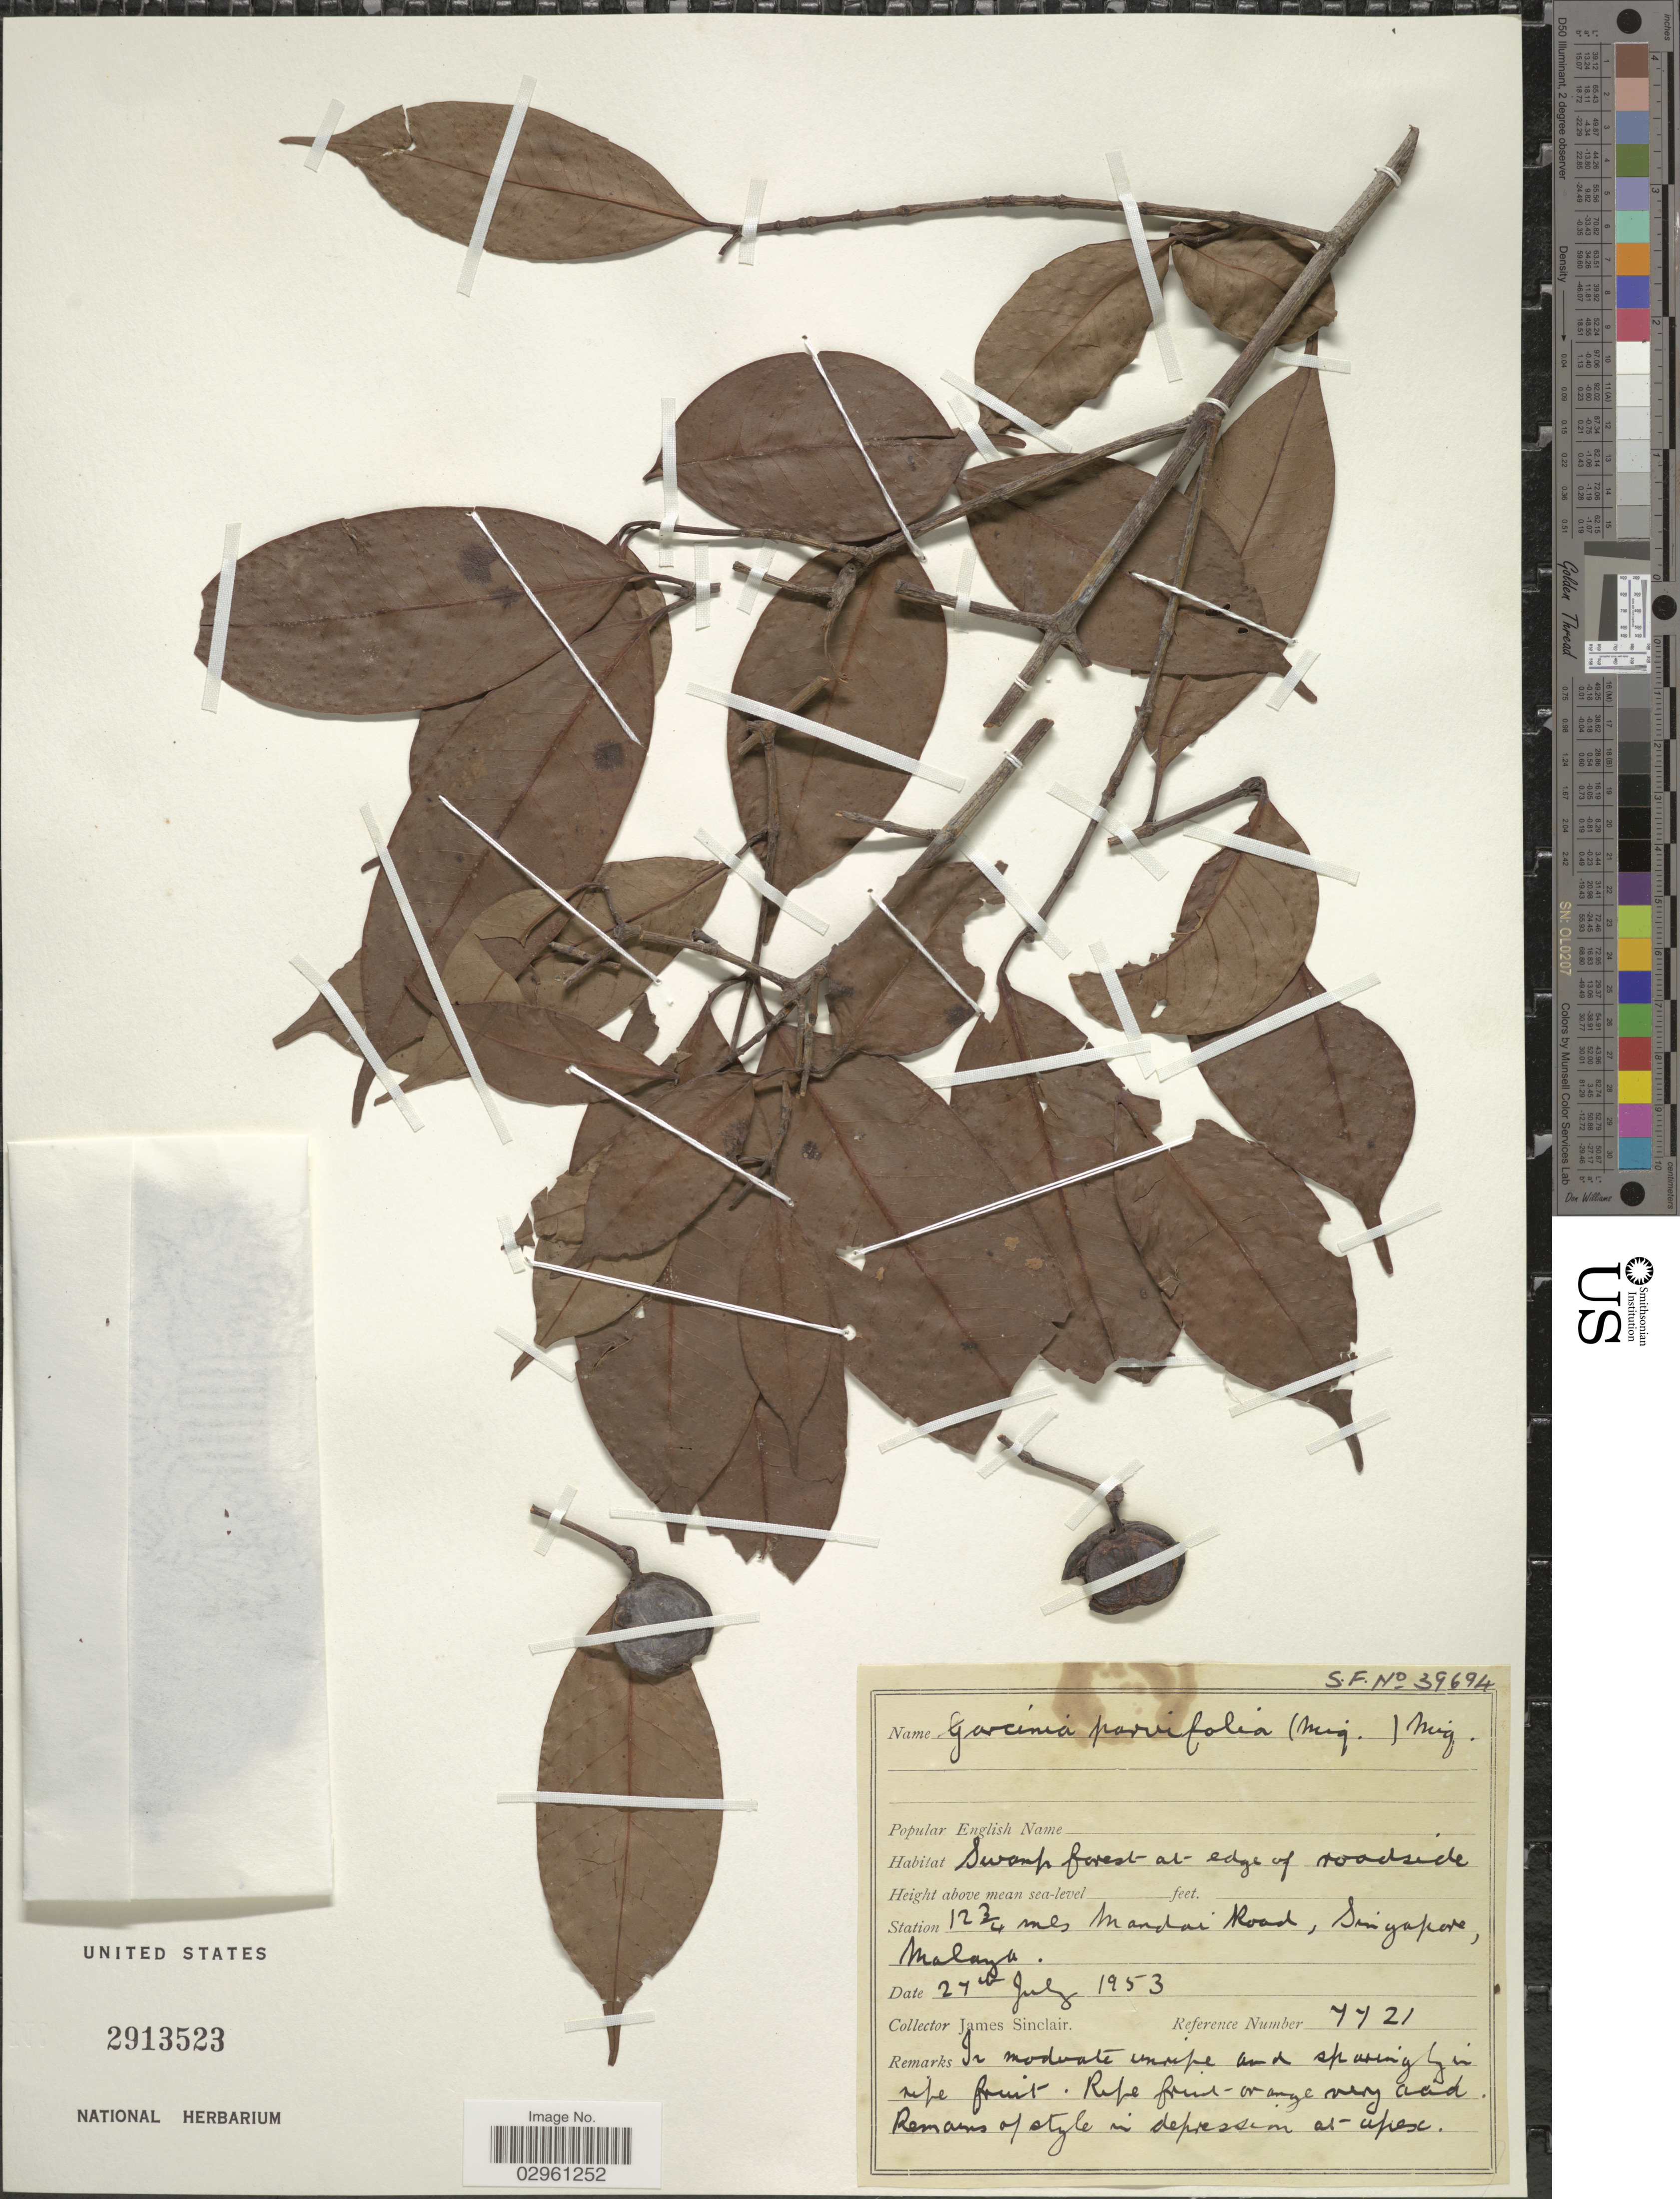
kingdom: Plantae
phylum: Tracheophyta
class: Magnoliopsida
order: Malpighiales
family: Clusiaceae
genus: Garcinia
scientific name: Garcinia parvifolia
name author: (Miq.) Miq.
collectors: J. Sinclair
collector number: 7721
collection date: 1953-07-27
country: Singapore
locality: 12 3/4 mls mandai Road, Malaya.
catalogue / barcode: US 2913523